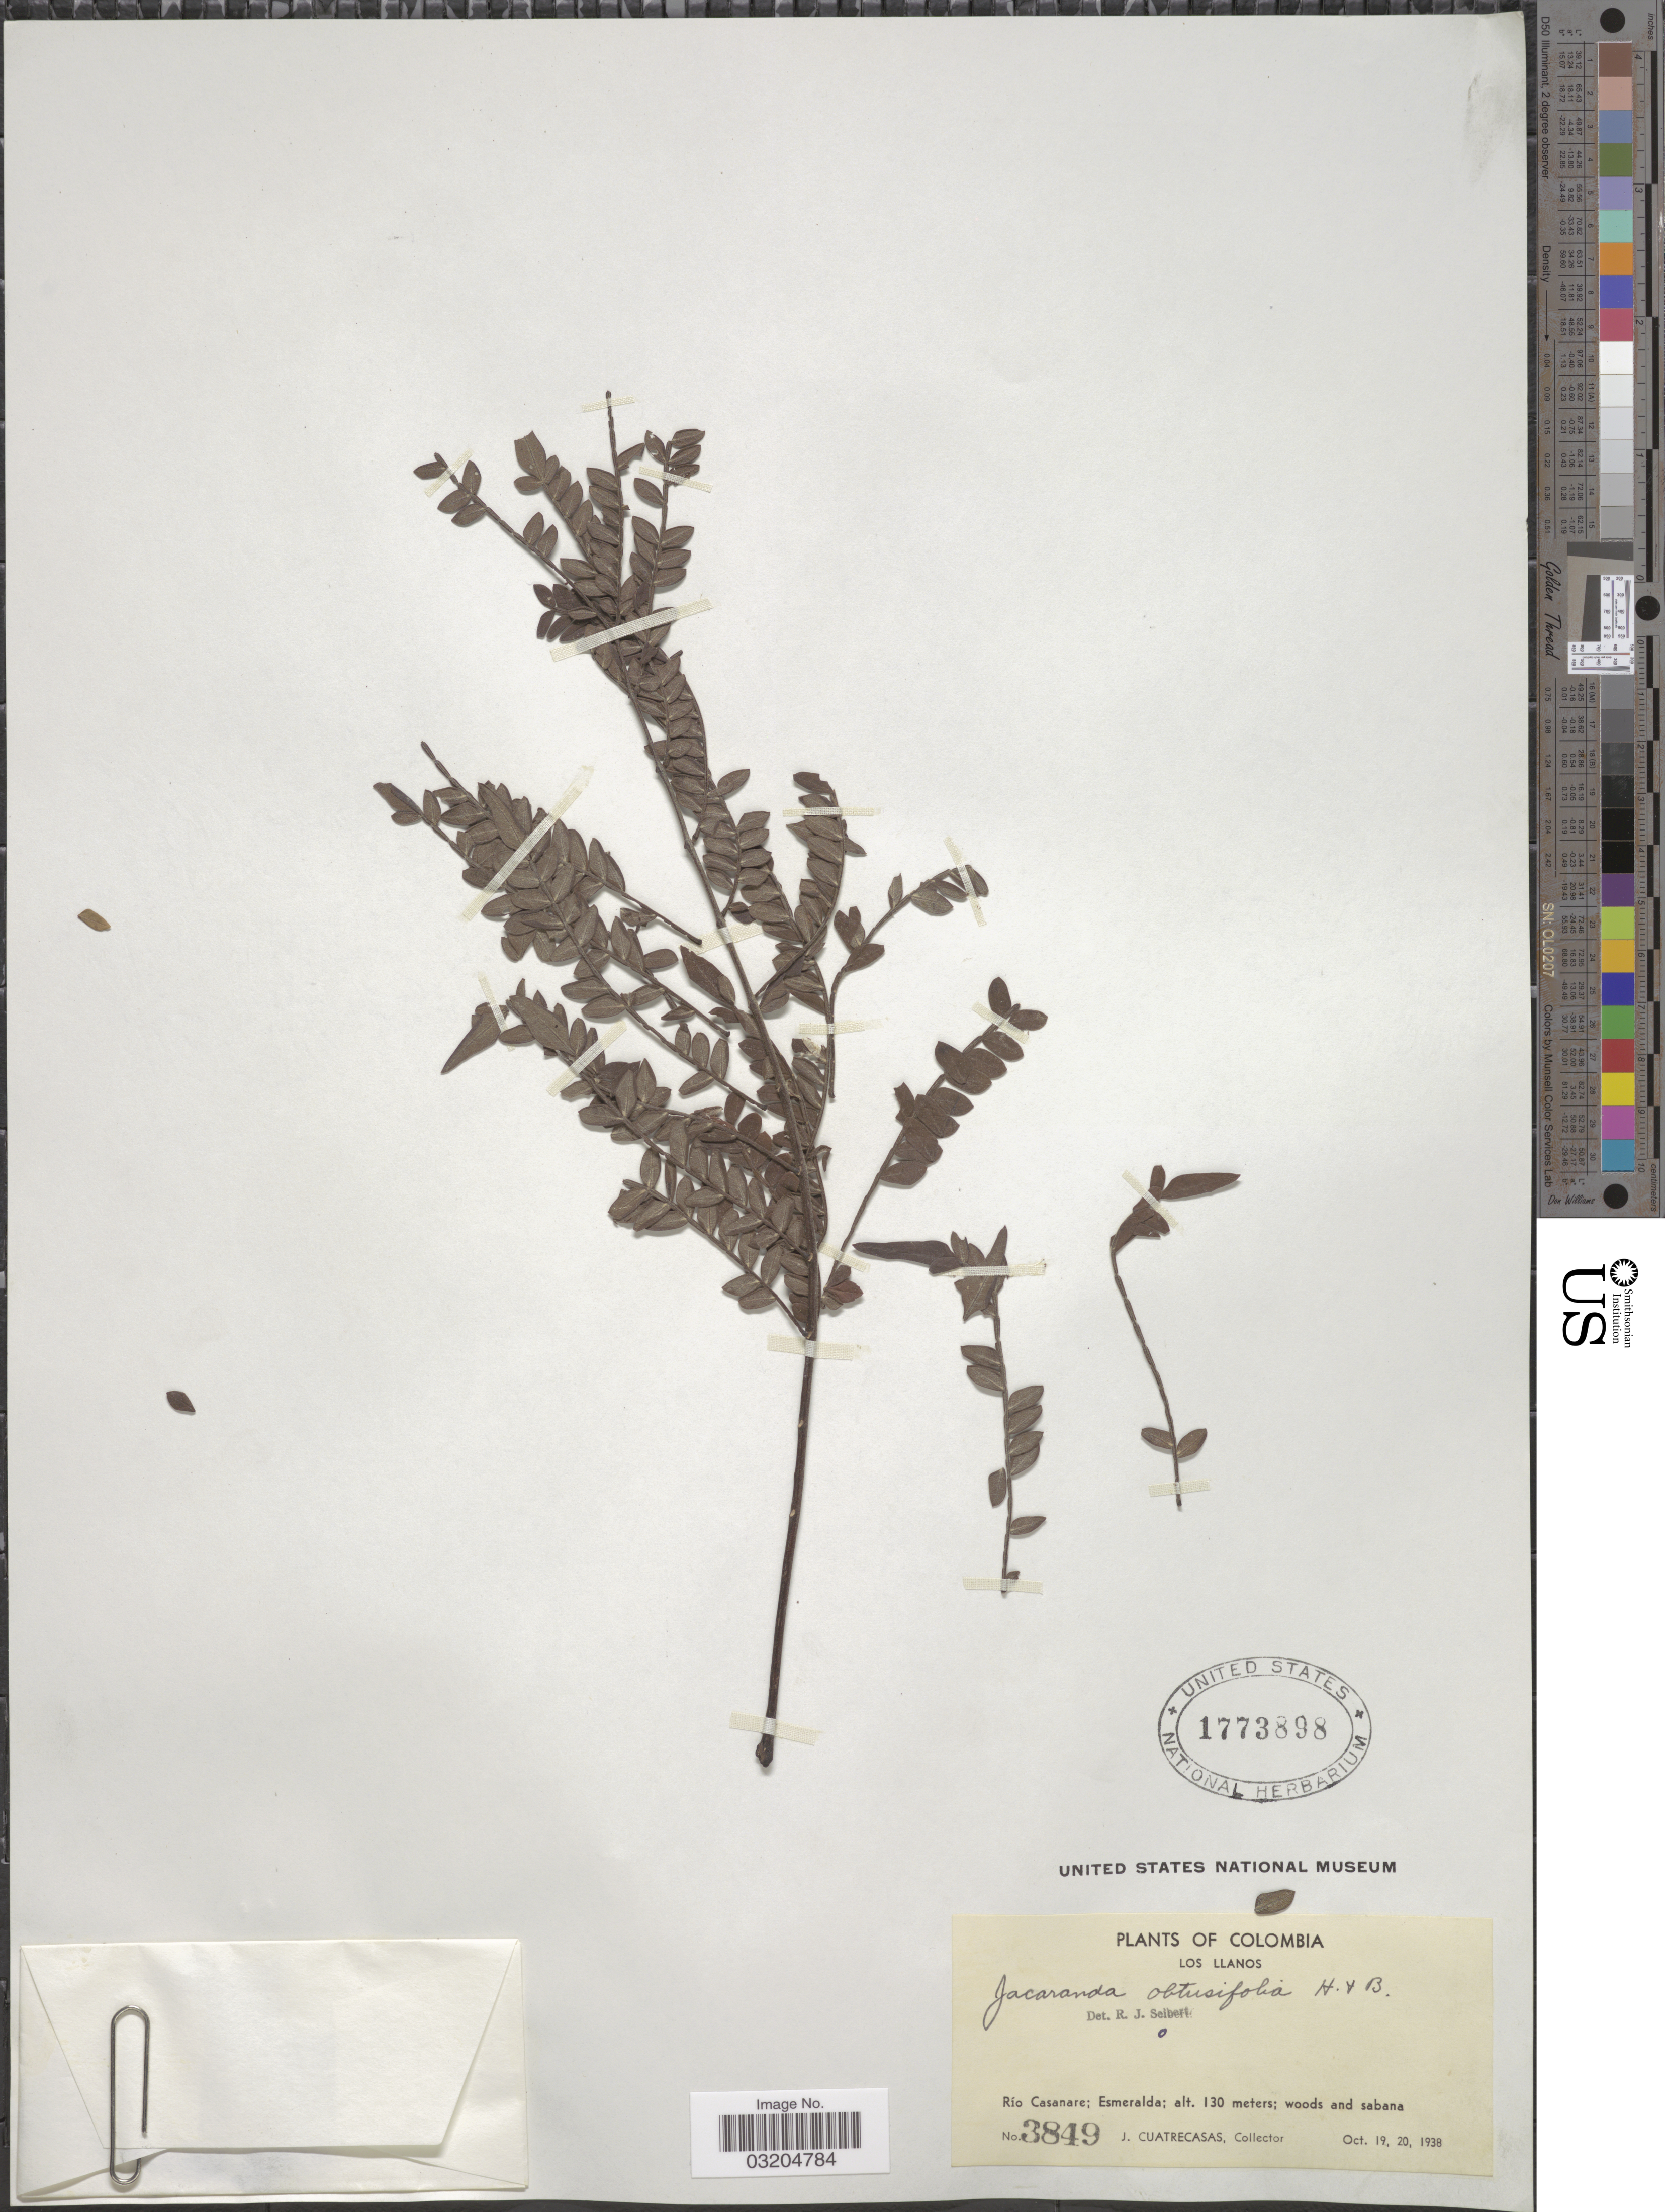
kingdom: Plantae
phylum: Tracheophyta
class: Magnoliopsida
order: Lamiales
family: Bignoniaceae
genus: Jacaranda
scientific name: Jacaranda obtusifolia subsp. obtusifolia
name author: Bonpl.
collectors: J. Cuatrecasas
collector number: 3849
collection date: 1938-10-19/1938-10-20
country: Colombia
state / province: Casanare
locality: Los Llanos, Río Casanare: Esmeralda.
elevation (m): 130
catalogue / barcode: US 1773898